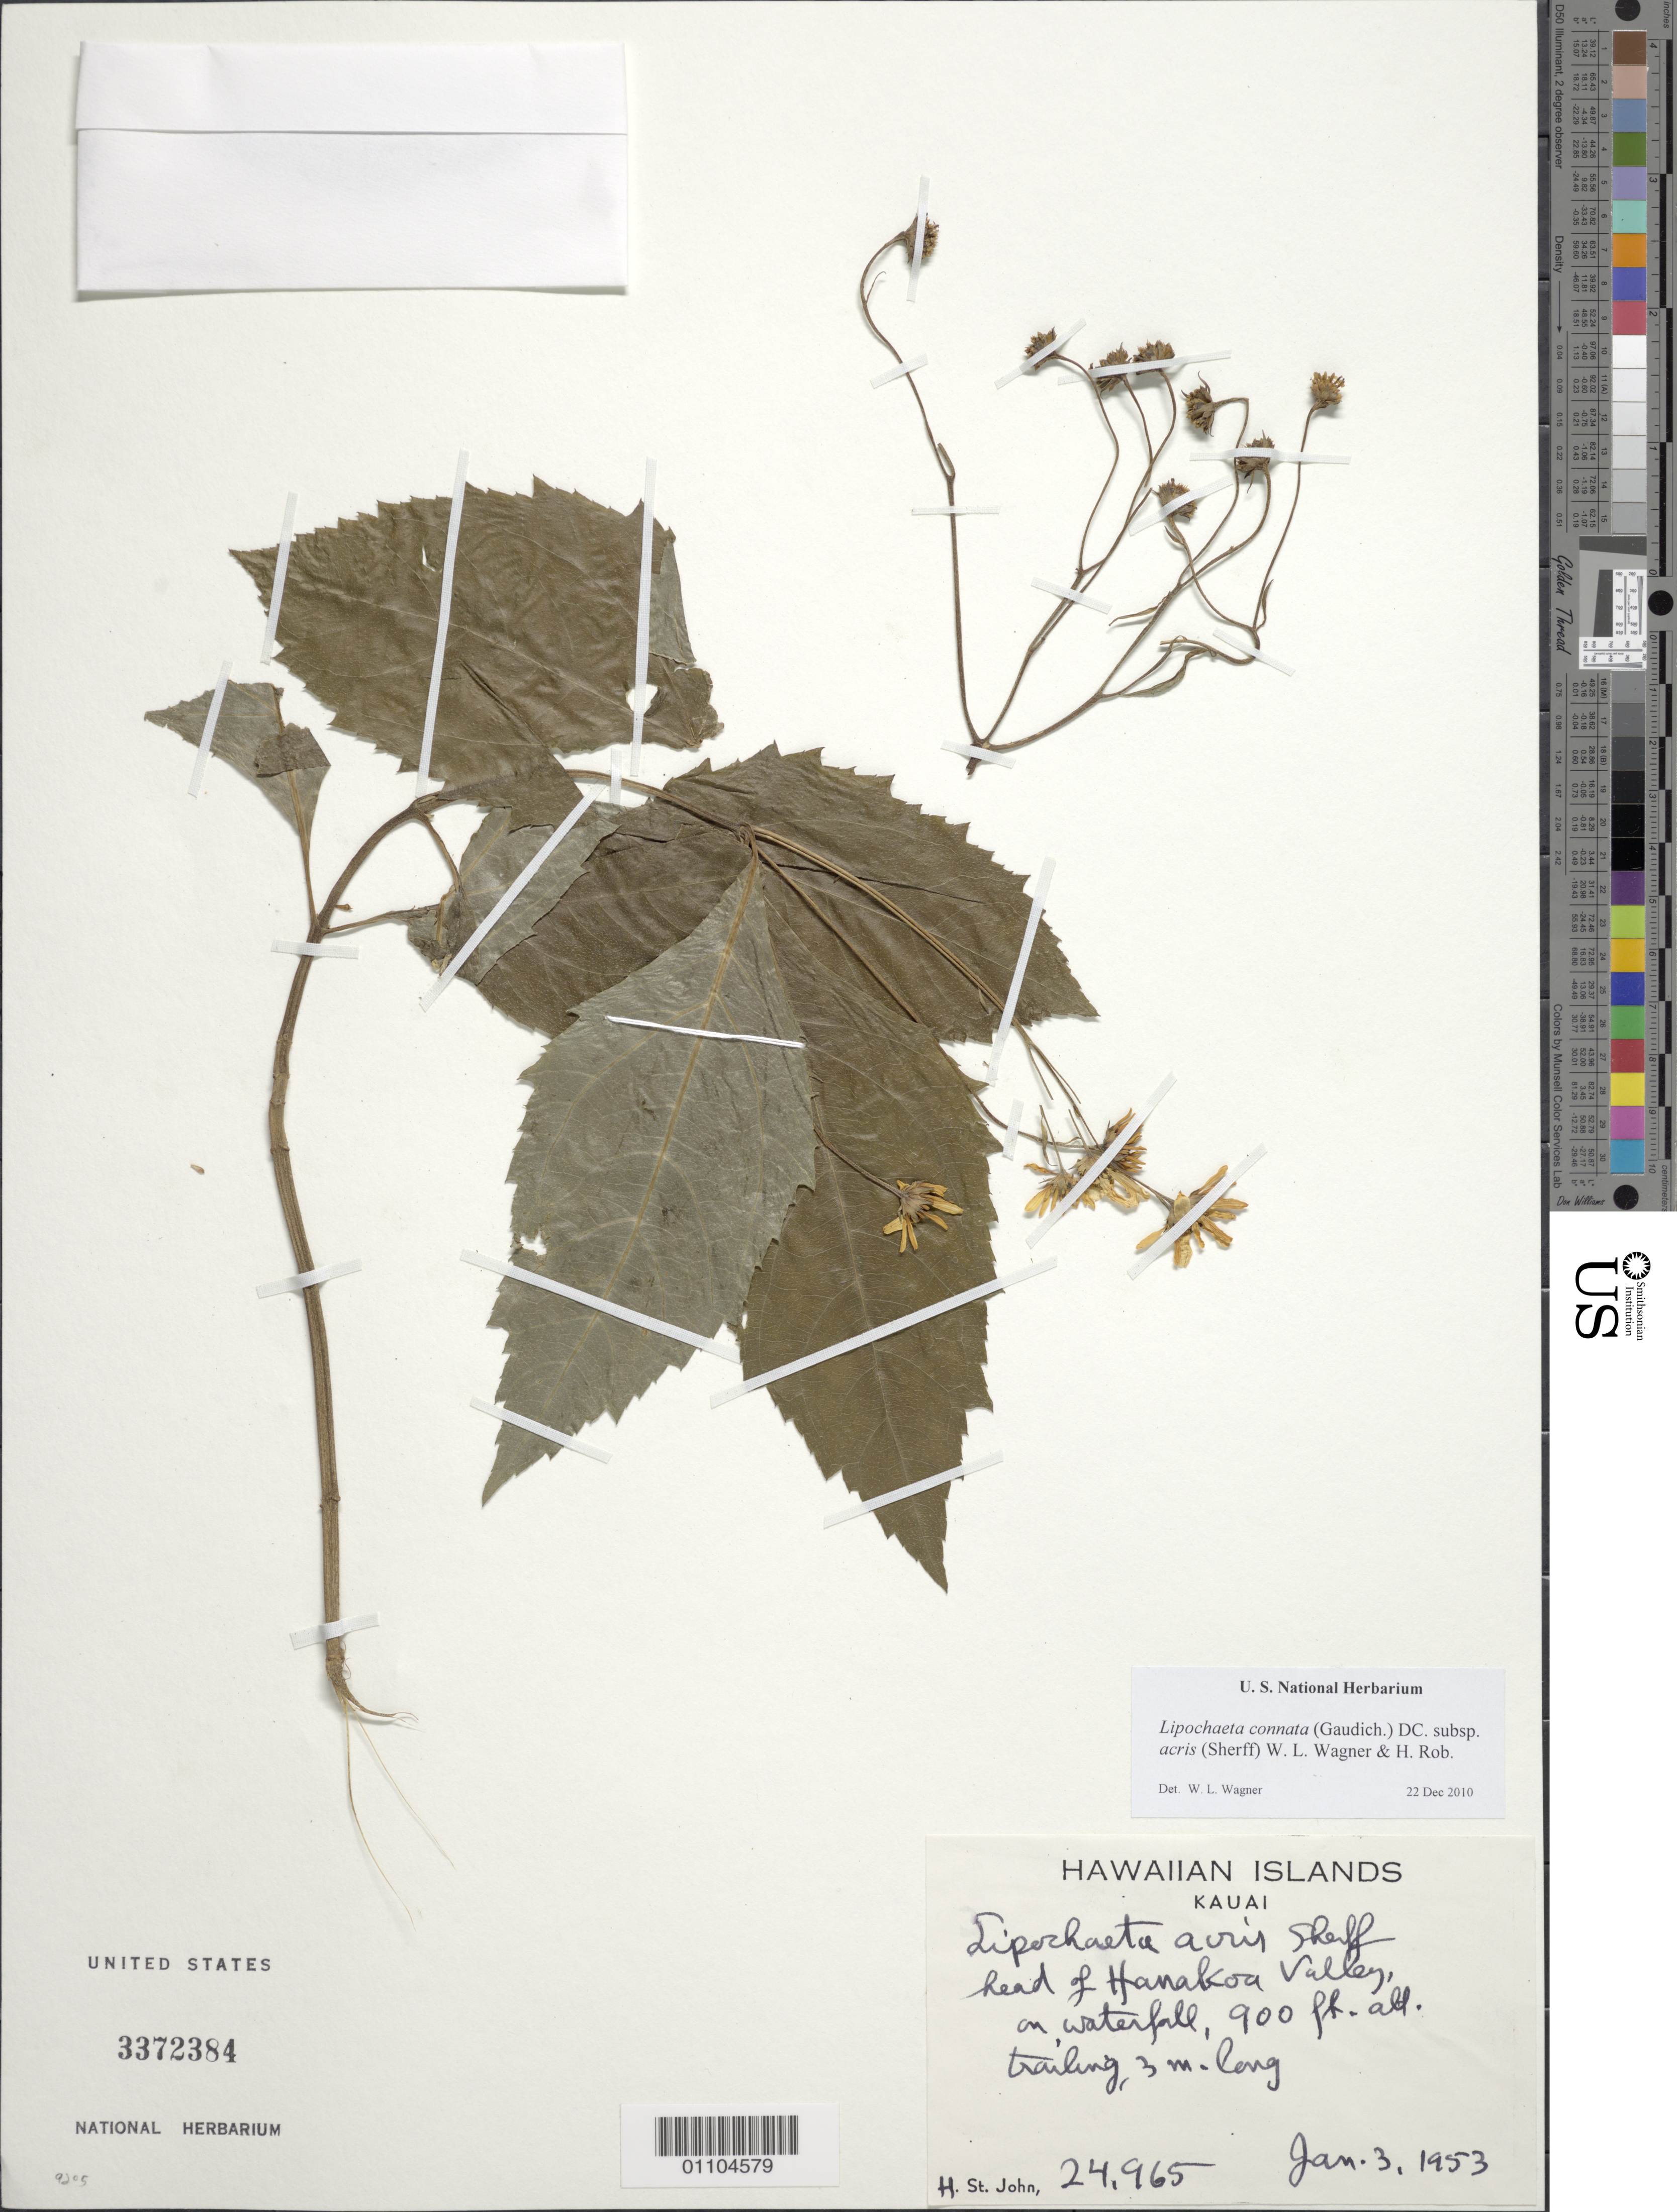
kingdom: Plantae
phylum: Tracheophyta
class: Magnoliopsida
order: Asterales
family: Asteraceae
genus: Lipochaeta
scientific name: Lipochaeta connata subsp. acris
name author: (Sherff) W.L. Wagner & H. Rob.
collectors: H. St. John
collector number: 24965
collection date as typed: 3 Jan 1953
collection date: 1953-01-03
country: United States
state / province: Hawaii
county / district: Kauai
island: Kaua'i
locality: Head of Hanakoa Valley.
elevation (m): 274.3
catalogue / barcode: US 3372384